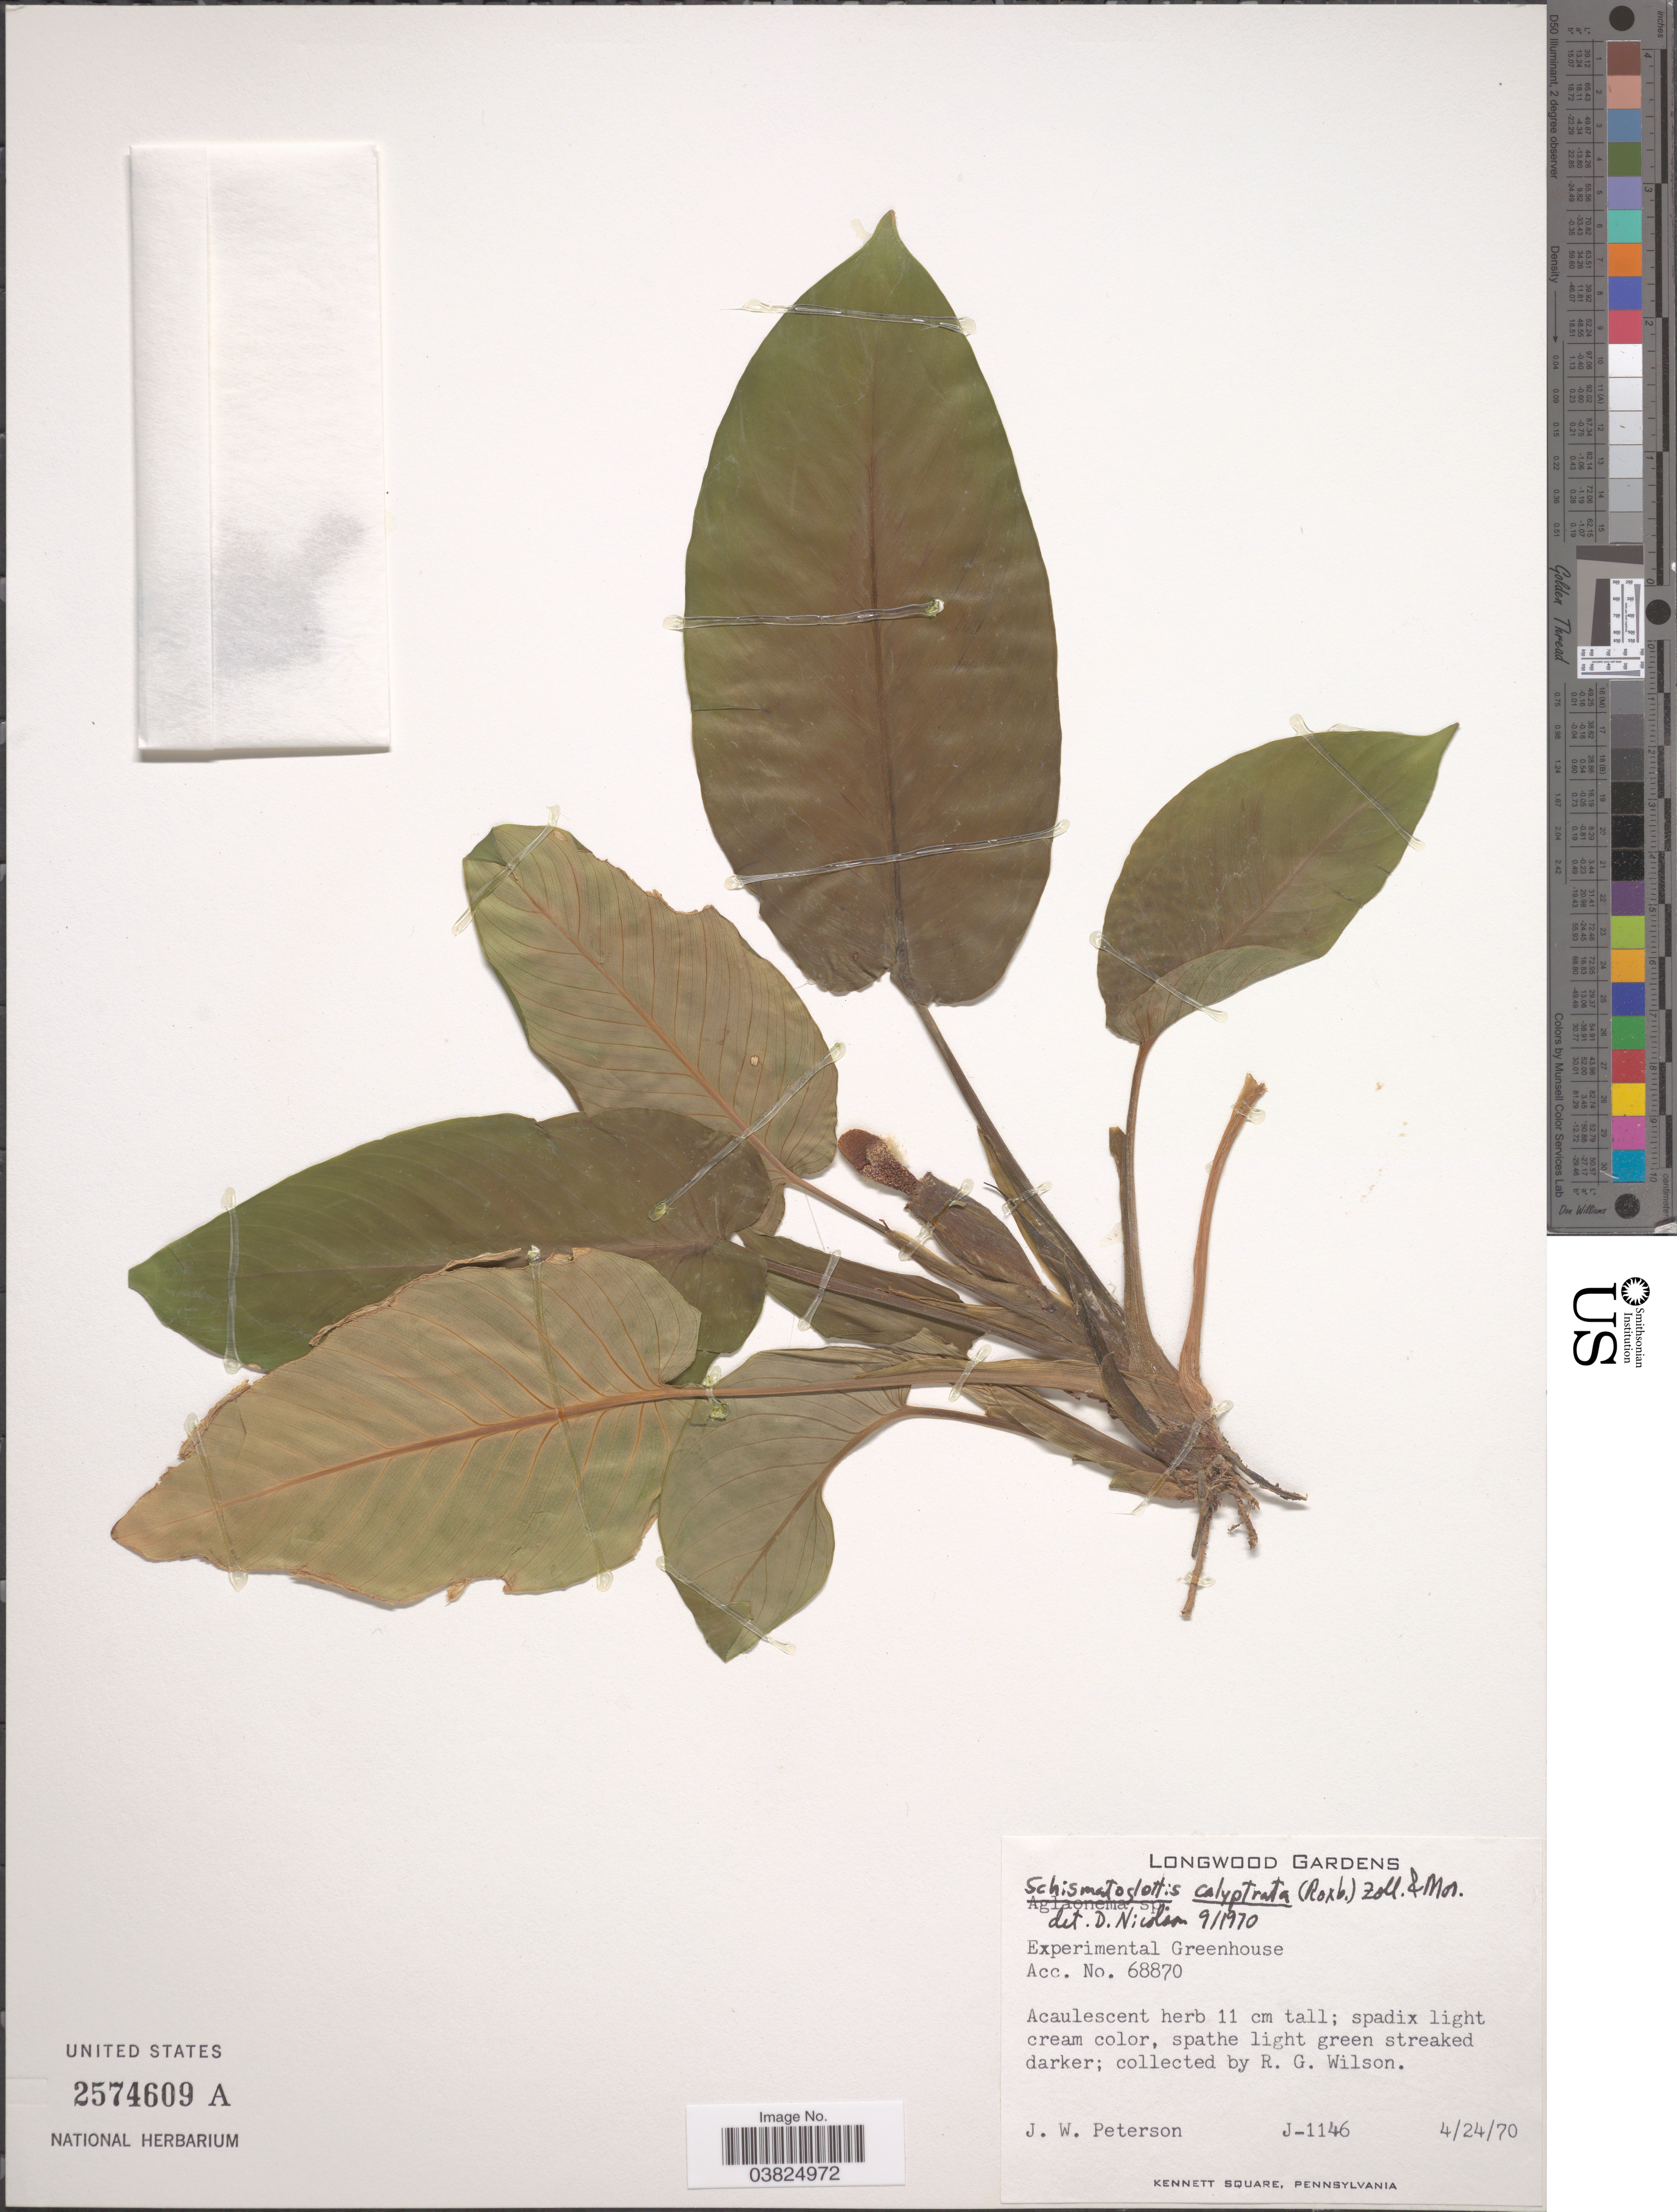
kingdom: Plantae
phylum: Tracheophyta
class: Liliopsida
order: Alismatales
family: Araceae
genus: Schismatoglottis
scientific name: Schismatoglottis calyptrata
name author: Zoll. & Moritzi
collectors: J.W. Peterson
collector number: J-1146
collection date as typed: Transcribed d/m/y: 24/4/70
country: United States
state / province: Pennsylvania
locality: Longwood Gardens. Experimental Greenhouse.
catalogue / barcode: US 2574609A